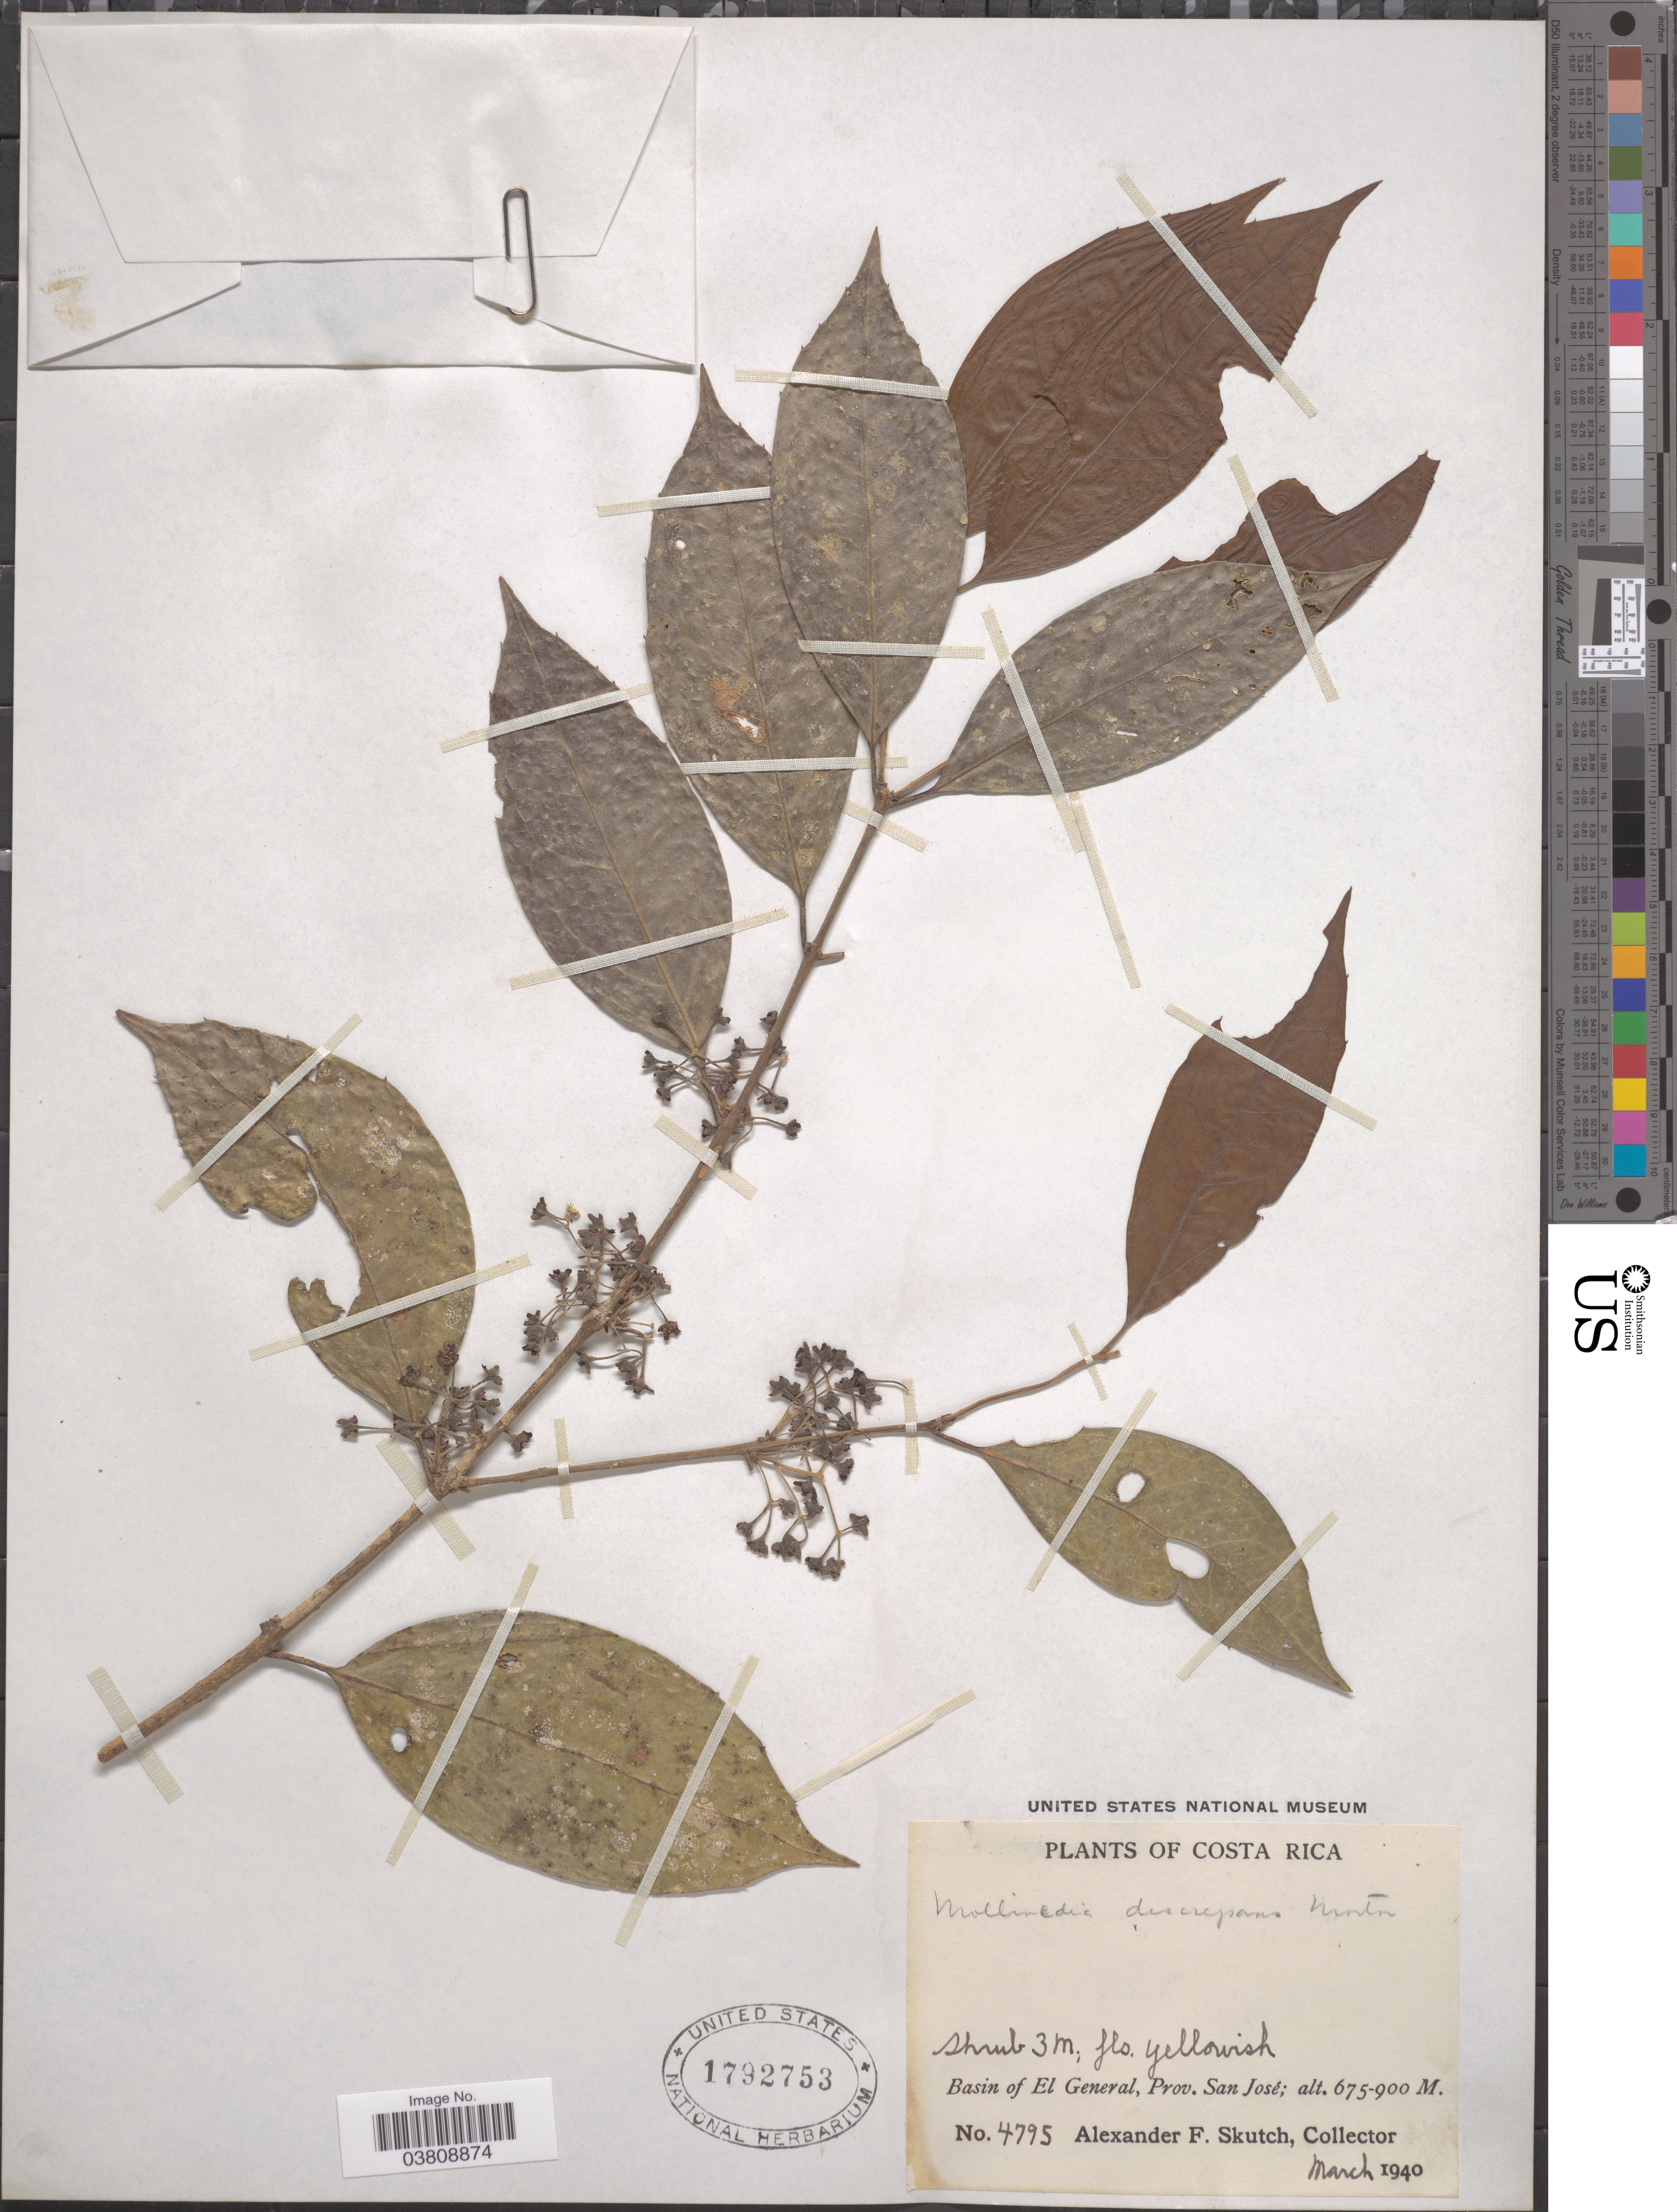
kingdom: Plantae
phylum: Tracheophyta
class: Magnoliopsida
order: Laurales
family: Monimiaceae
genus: Mollinedia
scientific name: Mollinedia viridiflora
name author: Tul.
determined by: Strong, Mark T., (BOT), Smithsonian Institution - National Museum of Natural History (UNITED STATES)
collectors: A. F. Skutch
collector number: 4795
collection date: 1940-03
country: Costa Rica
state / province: San José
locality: Basin of El General.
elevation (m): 675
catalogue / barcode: US 1792753